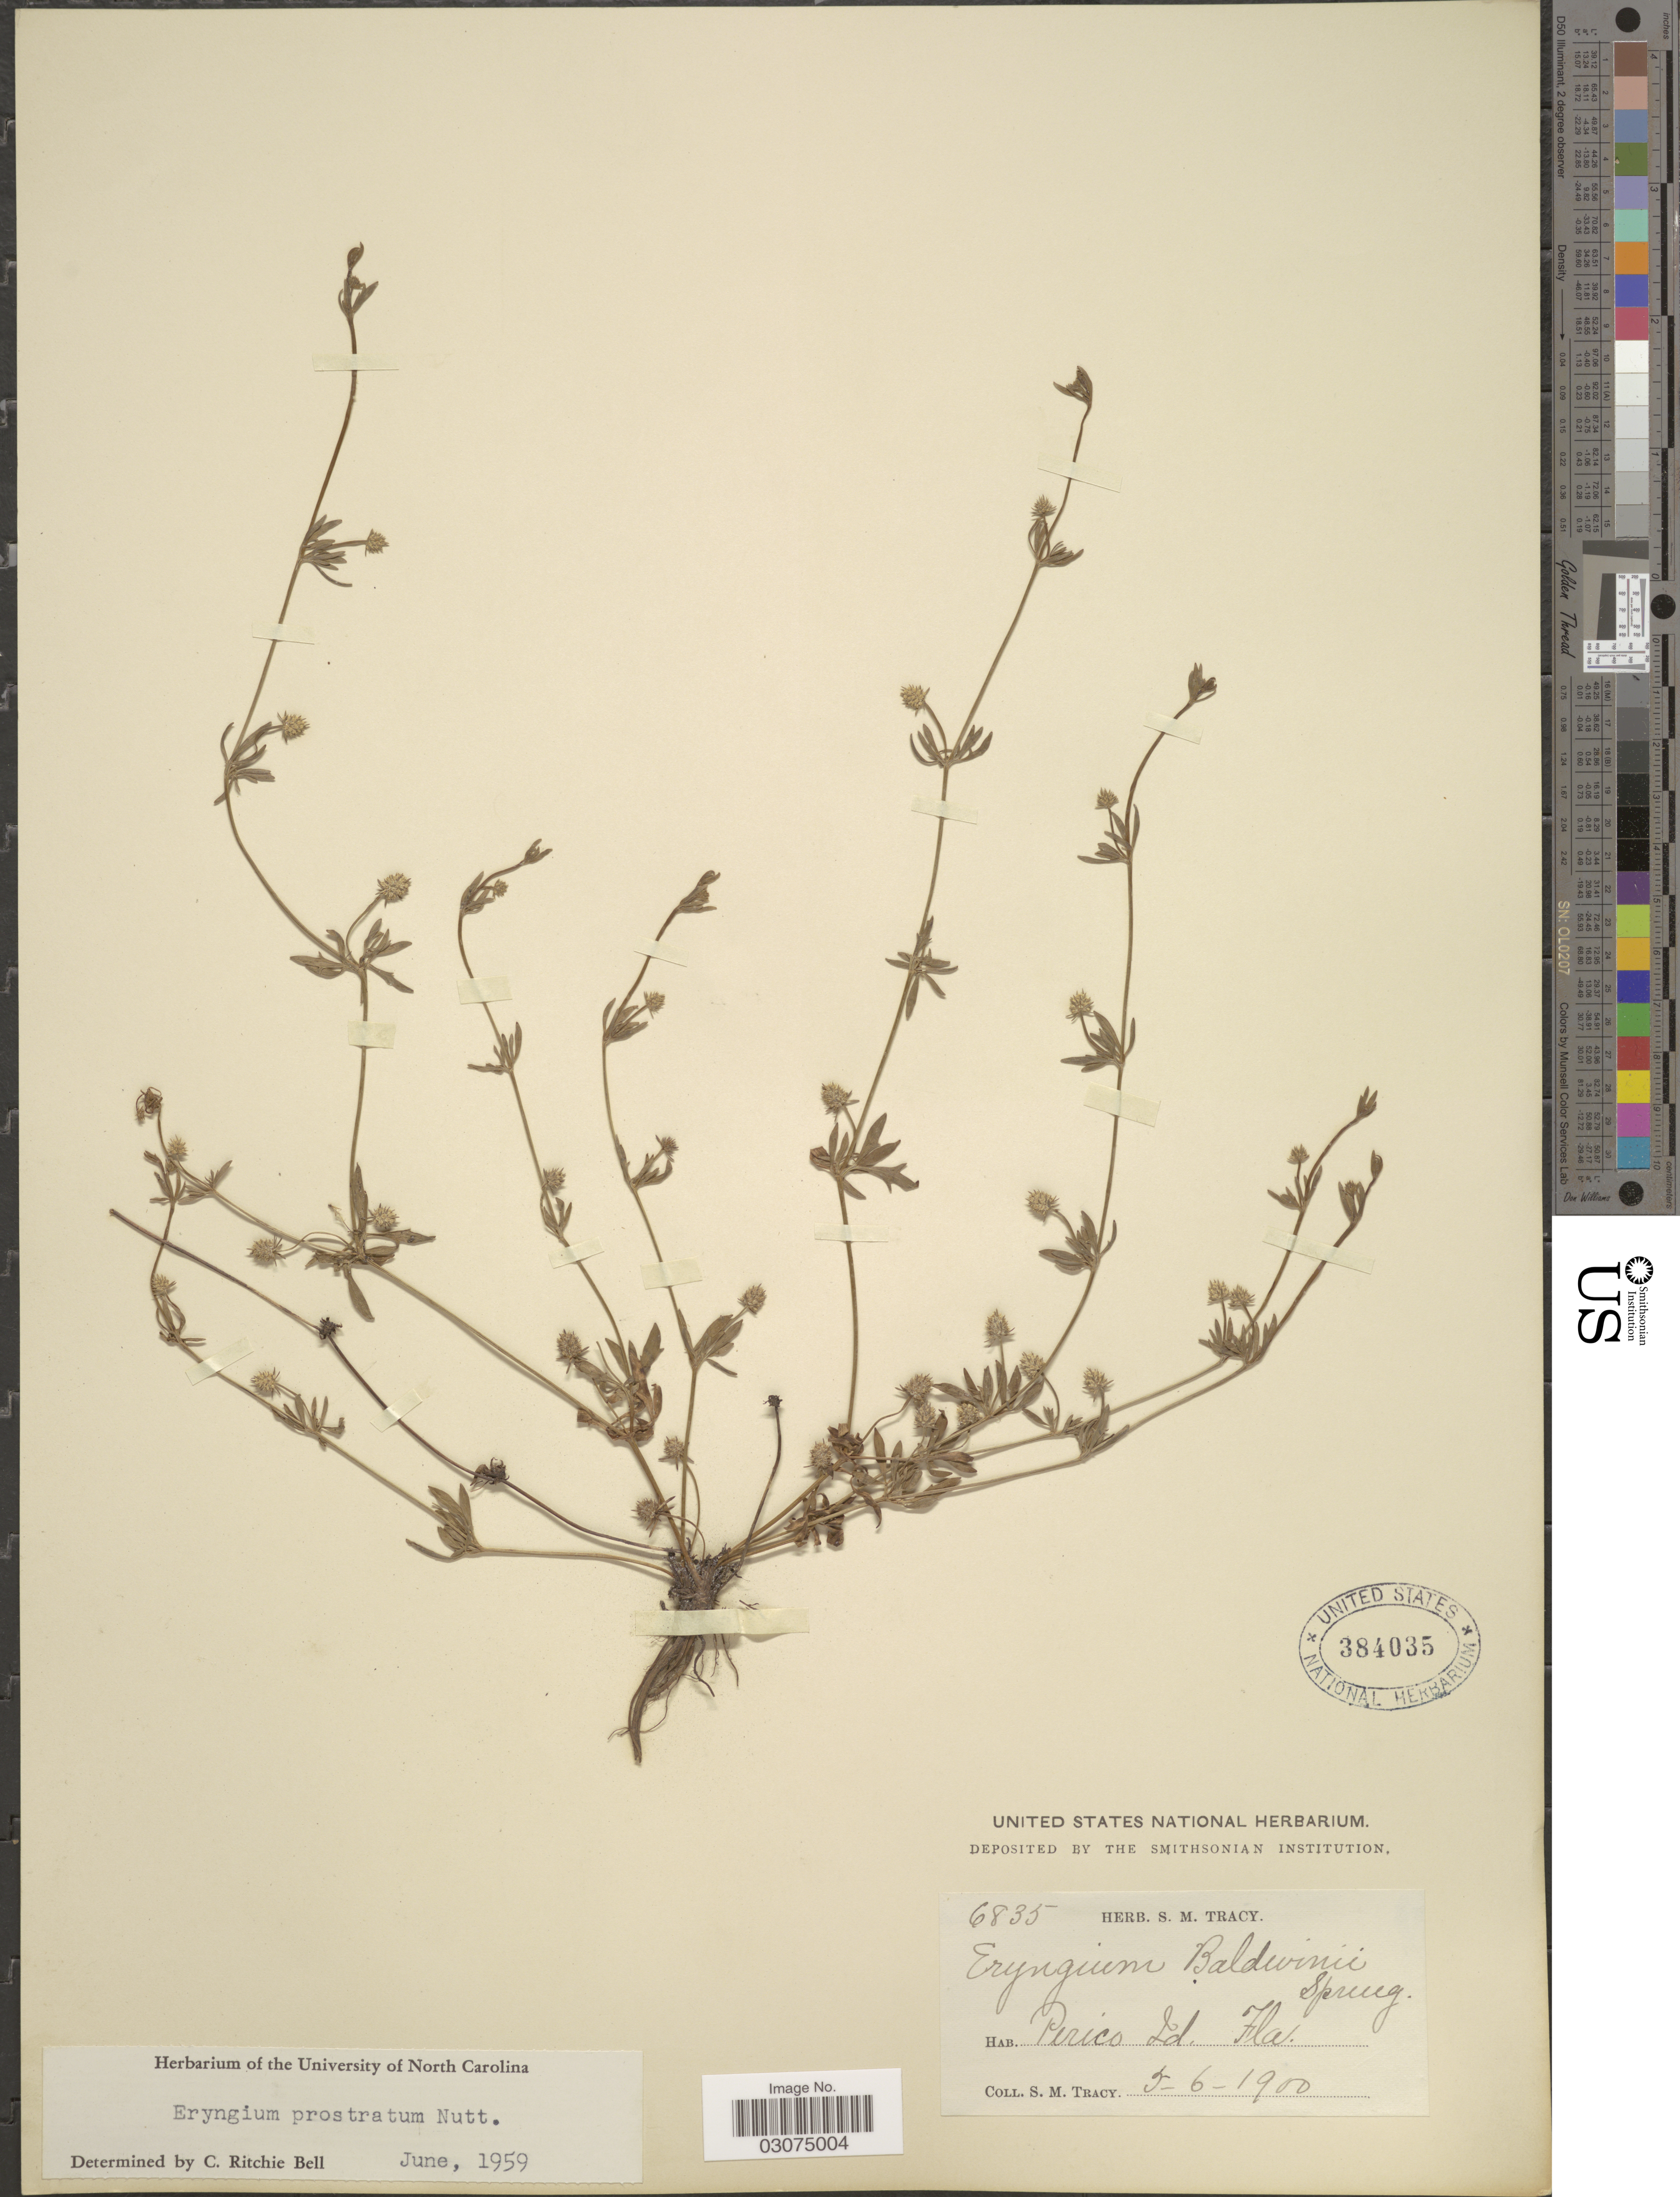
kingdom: Plantae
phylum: Tracheophyta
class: Magnoliopsida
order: Apiales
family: Apiaceae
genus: Eryngium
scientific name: Eryngium prostratum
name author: Nutt. ex DC.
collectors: S. M. Tracy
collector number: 6835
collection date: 1900-05-06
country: United States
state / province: Florida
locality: Perico Id.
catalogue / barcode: US 384035